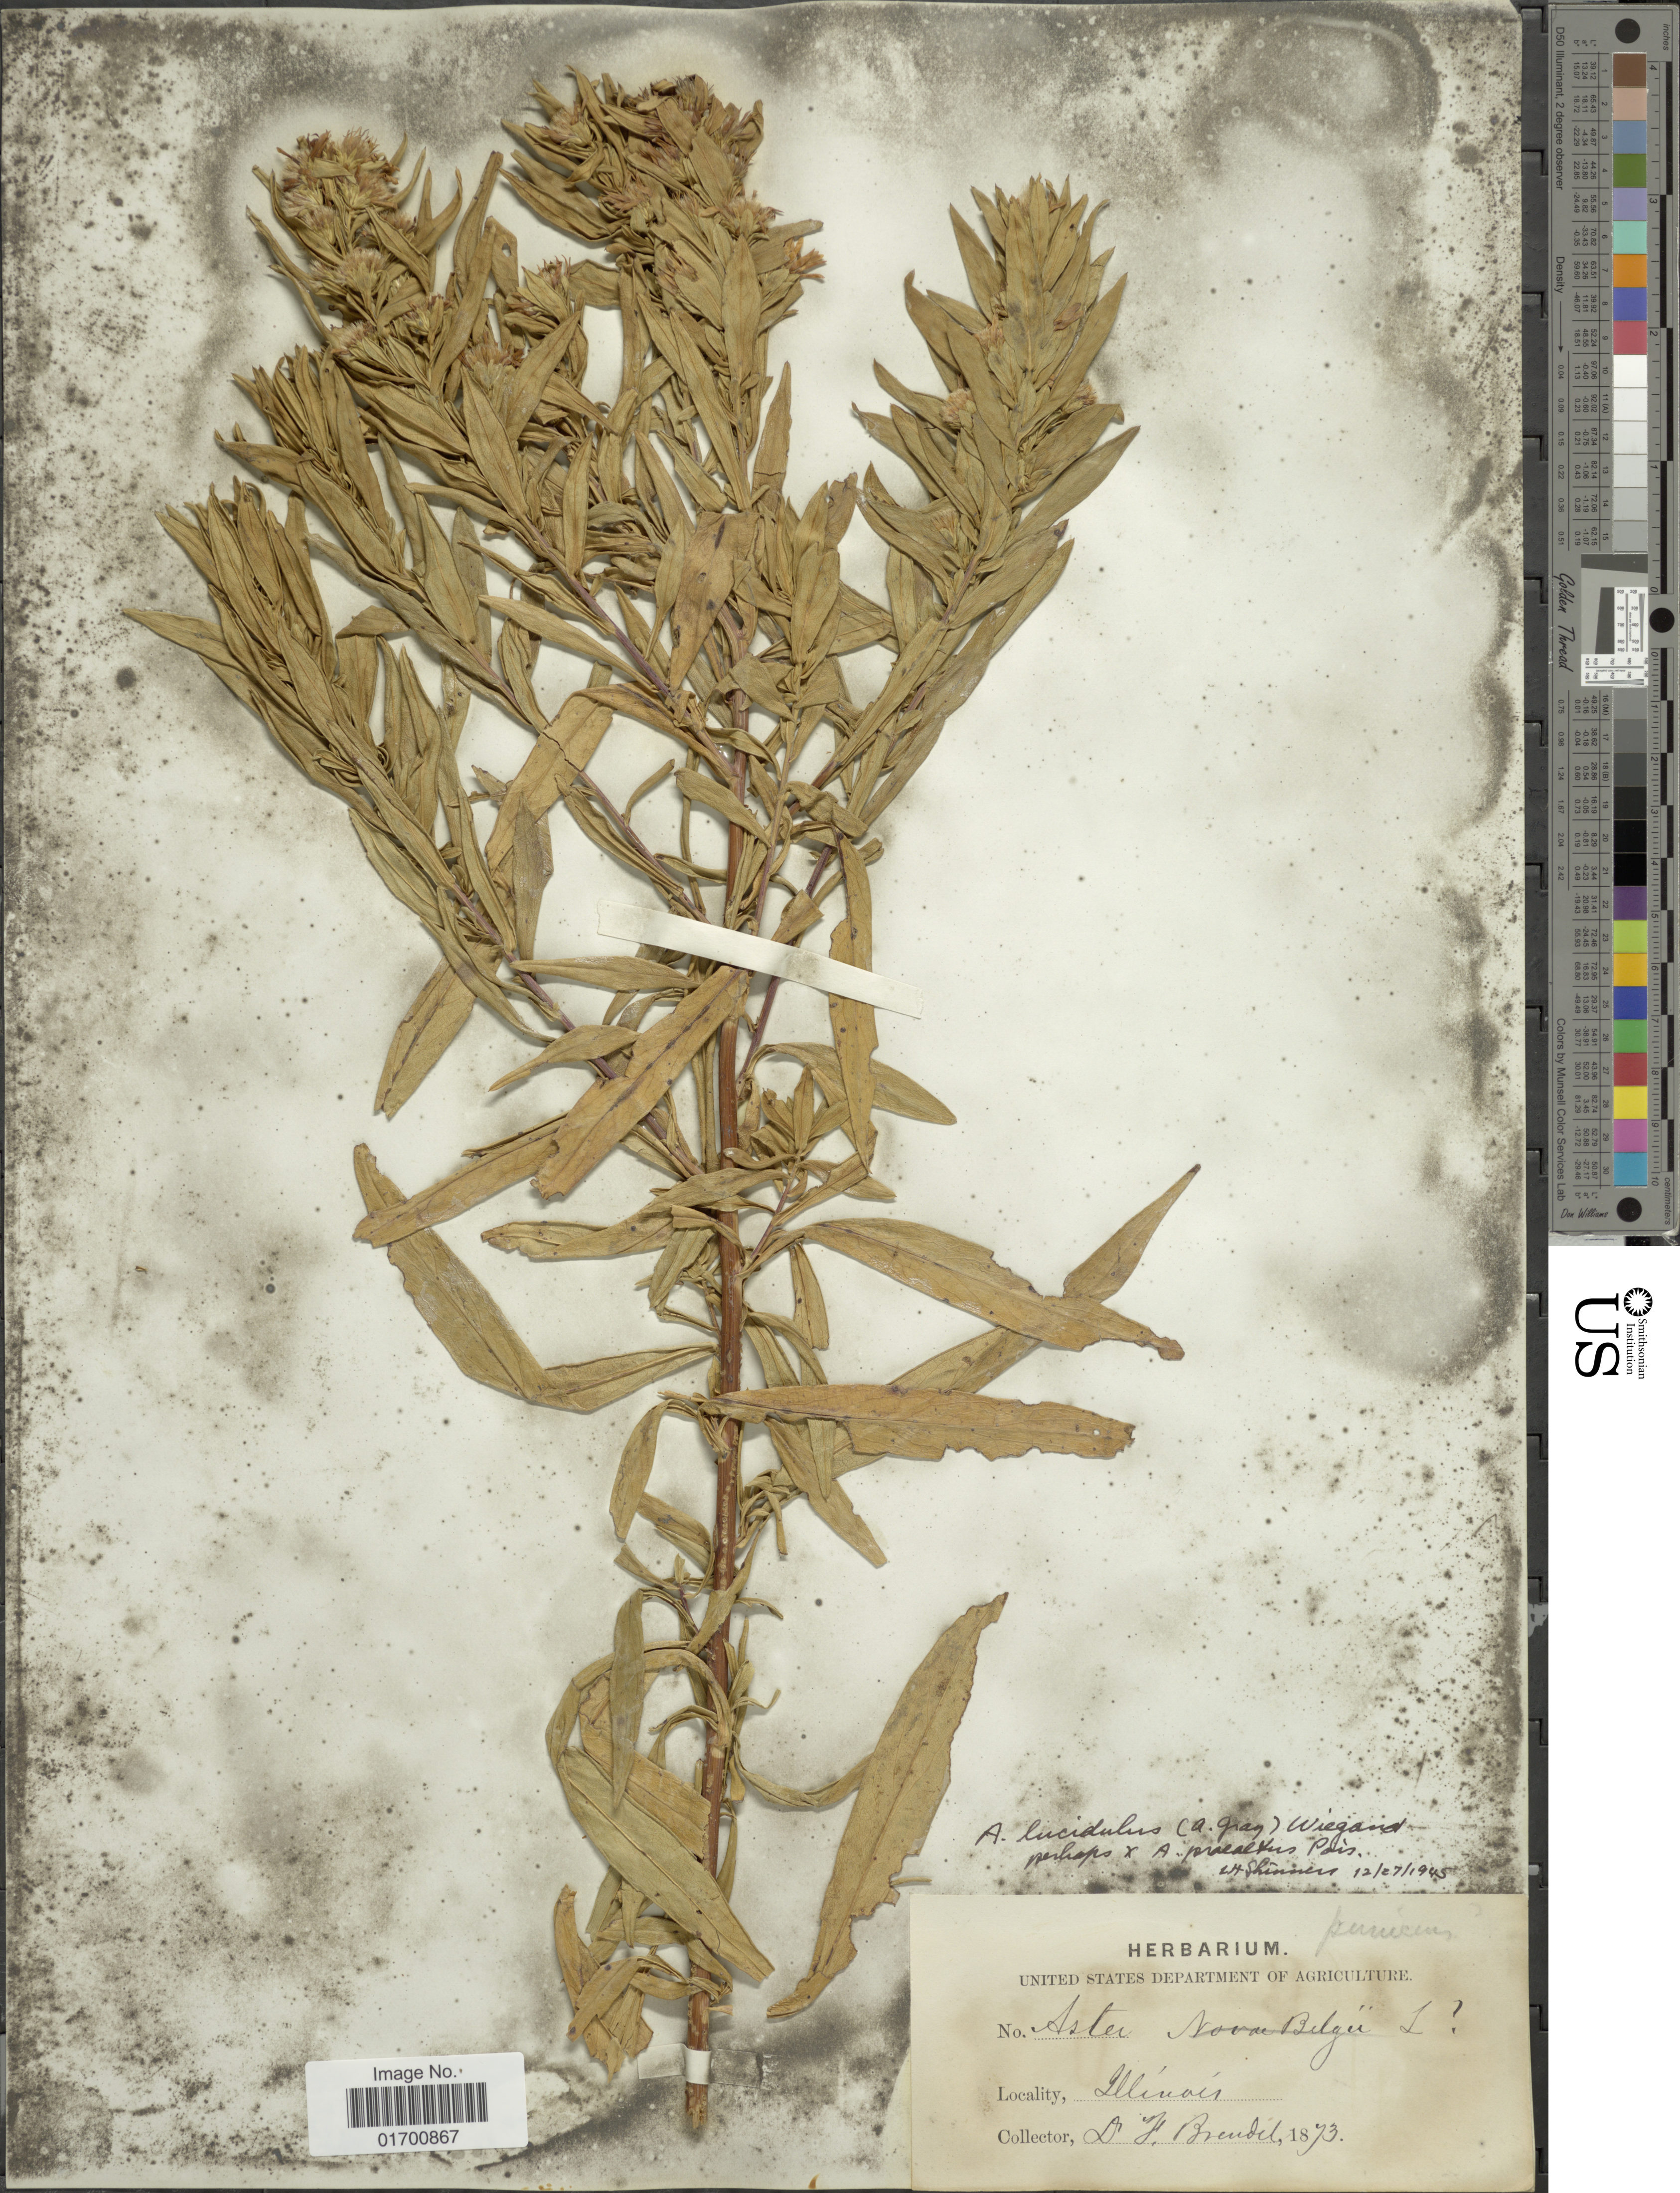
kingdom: Plantae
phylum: Tracheophyta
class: Magnoliopsida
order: Asterales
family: Asteraceae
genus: Symphyotrichum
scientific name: Symphyotrichum firmum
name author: (Nees) G.L. Nesom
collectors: F. Brendel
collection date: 1873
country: United States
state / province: Illinois